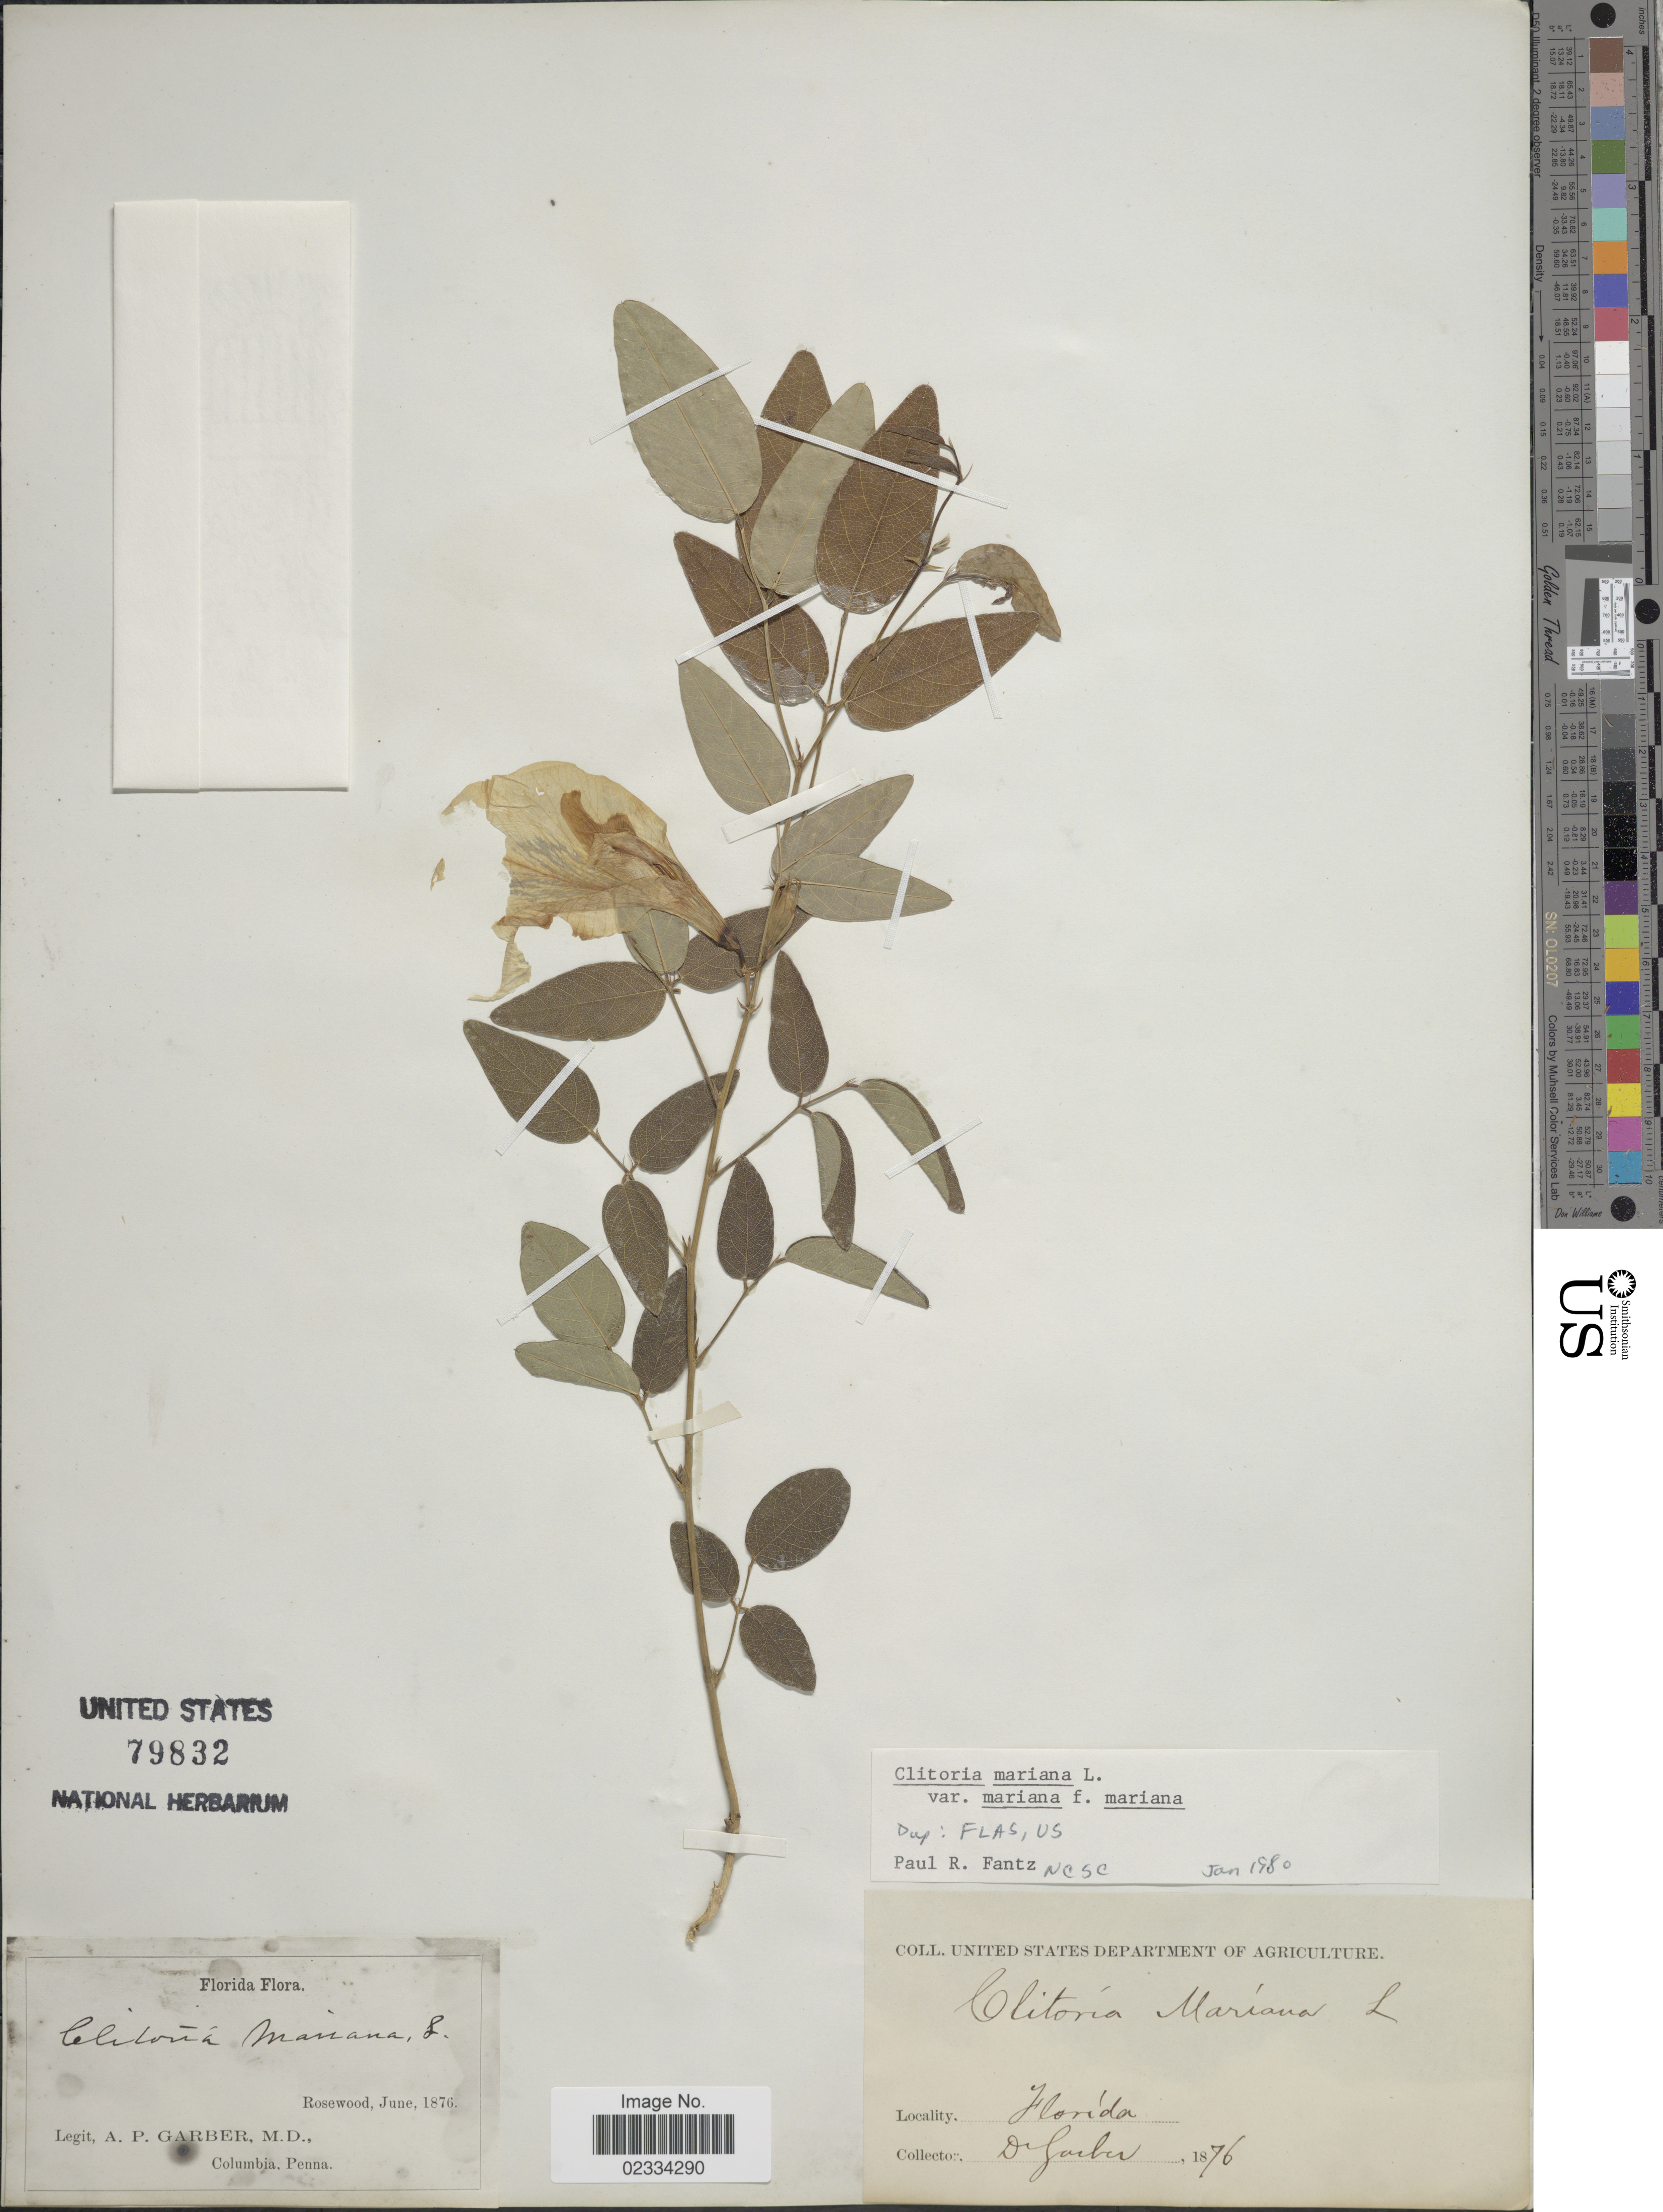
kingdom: Plantae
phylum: Tracheophyta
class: Magnoliopsida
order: Fabales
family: Fabaceae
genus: Clitoria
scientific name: Clitoria mariana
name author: L.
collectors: A. P. Garber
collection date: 1876-06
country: United States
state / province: Florida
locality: Rosewood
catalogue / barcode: US 79832